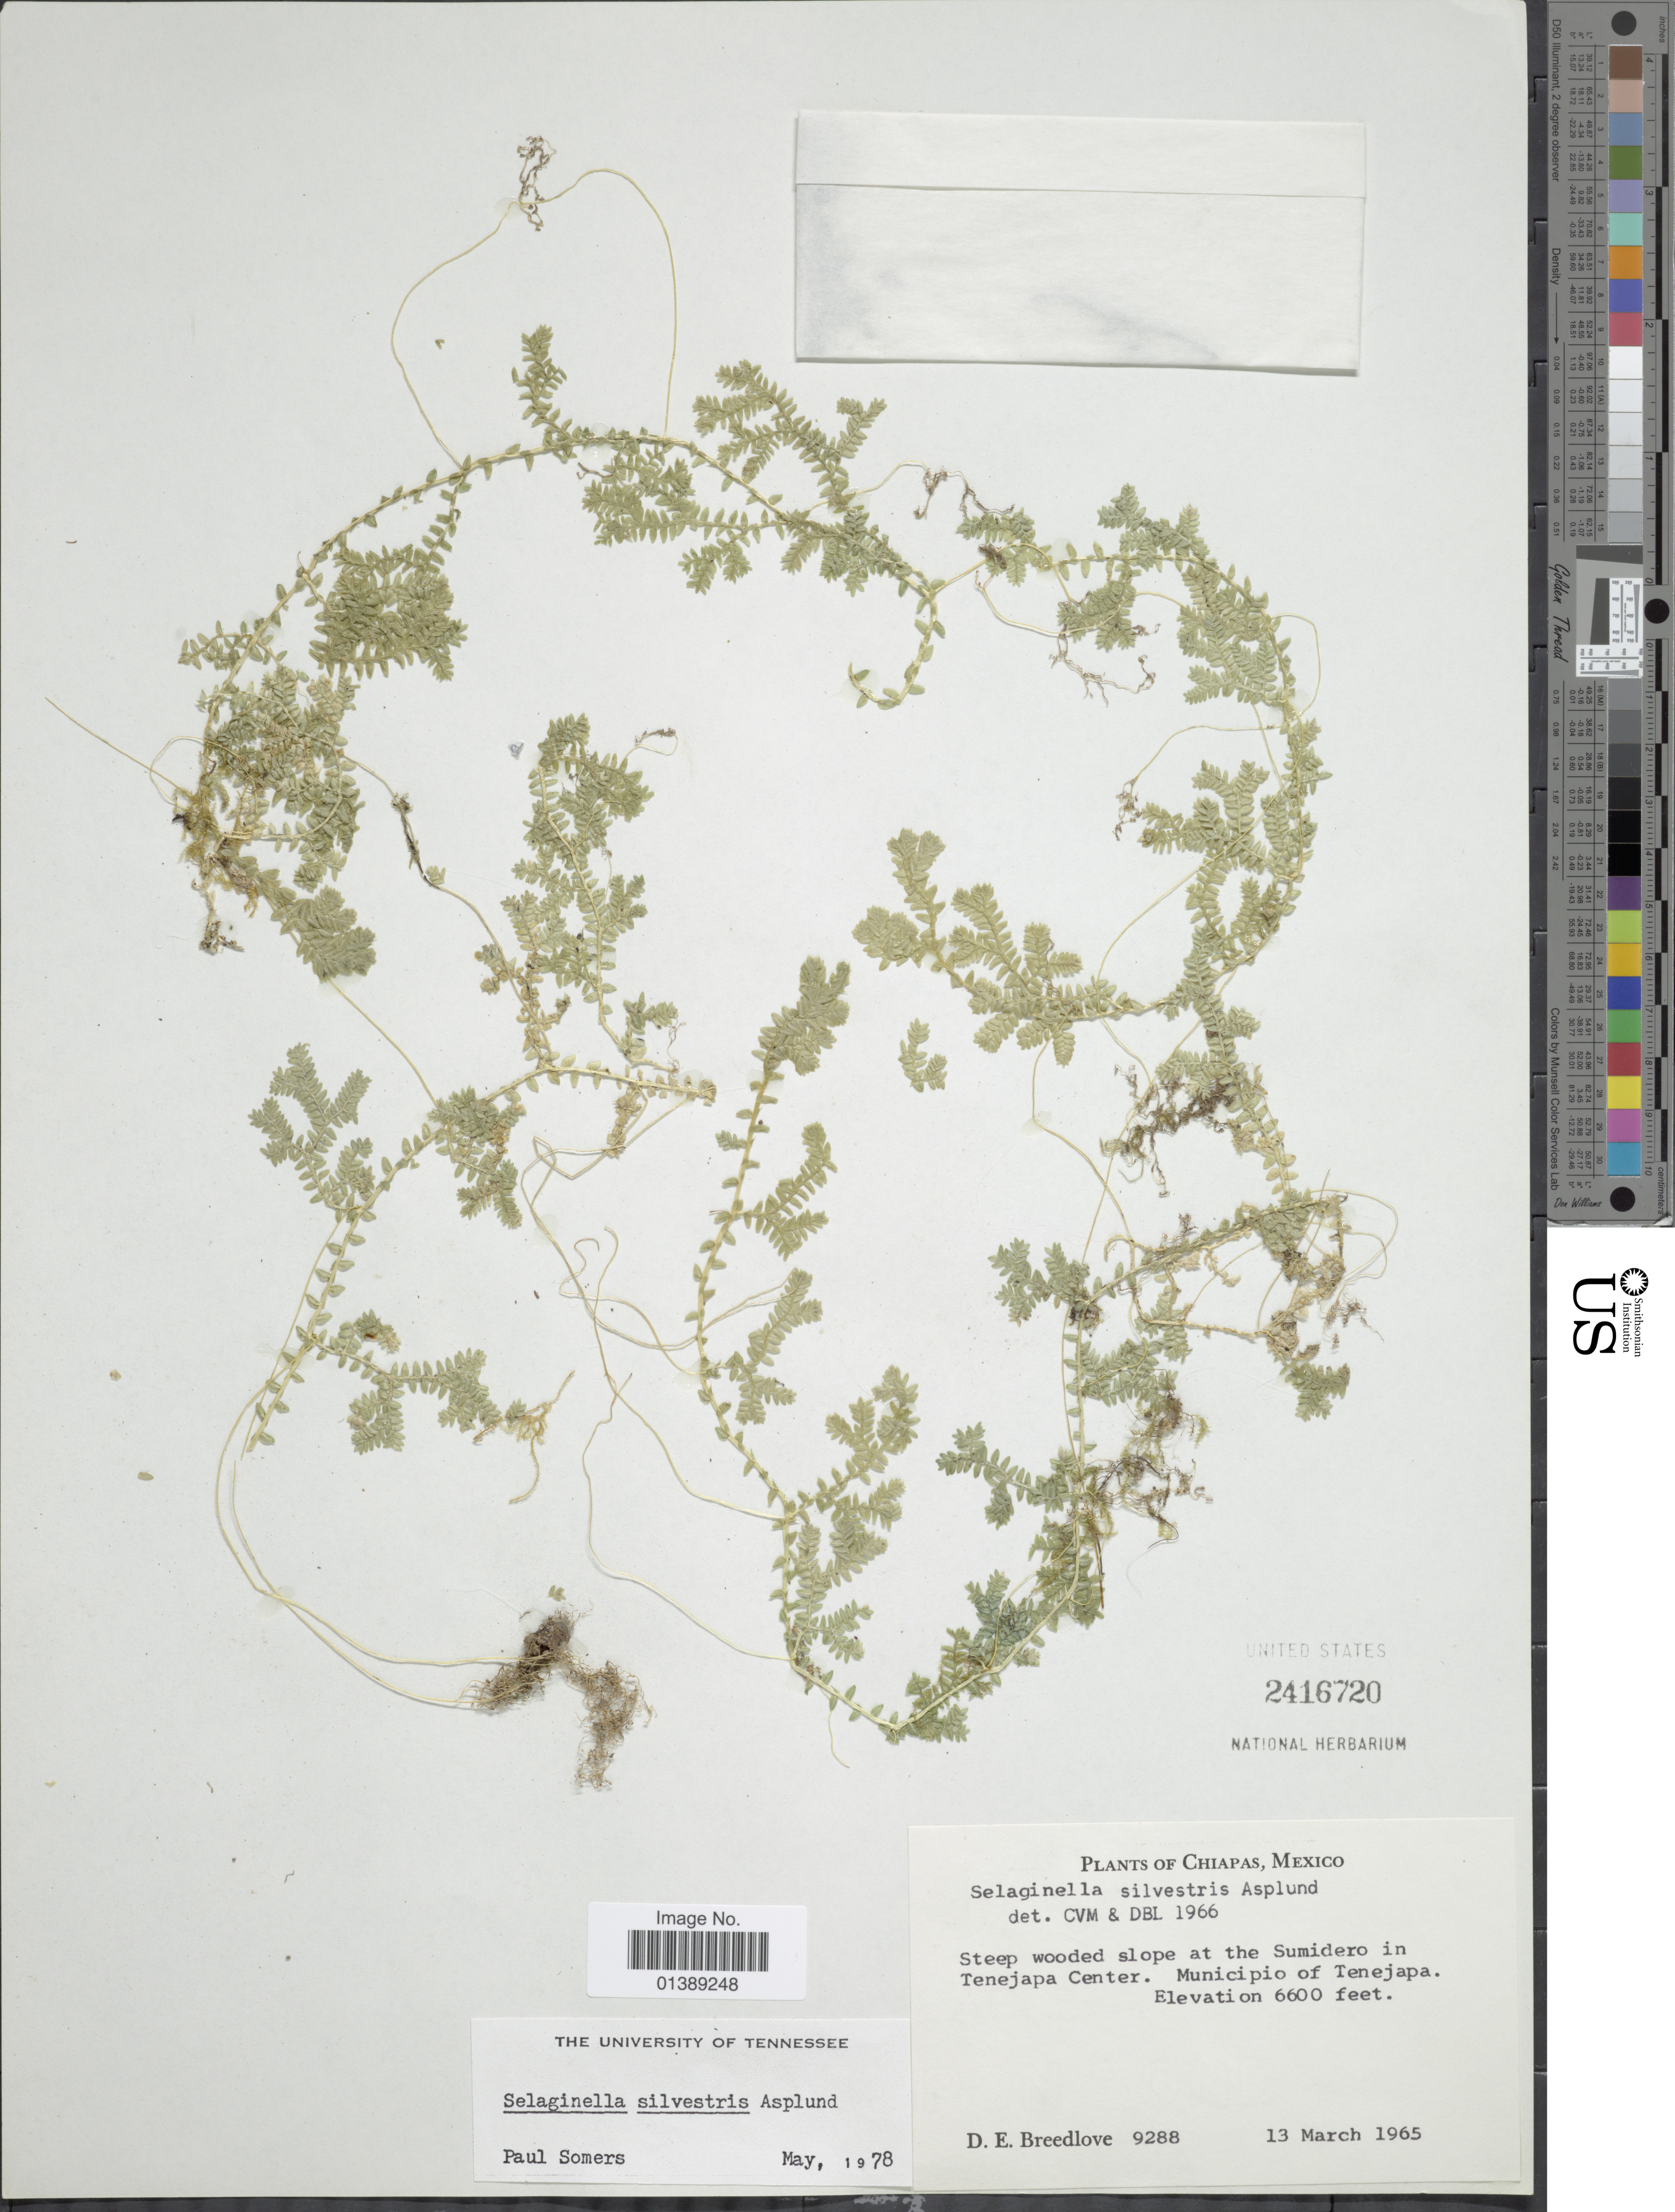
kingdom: Plantae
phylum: Tracheophyta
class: Lycopodiopsida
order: Selaginellales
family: Selaginellaceae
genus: Selaginella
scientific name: Selaginella silvestris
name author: Aspl.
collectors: D. E. Breedlove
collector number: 9288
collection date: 1965-03-13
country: Mexico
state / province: Chiapas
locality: Steep wooded slope at the Sumidero in Tenajapa Center. Municipio of Tenejapa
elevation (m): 2012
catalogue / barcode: US 2416720